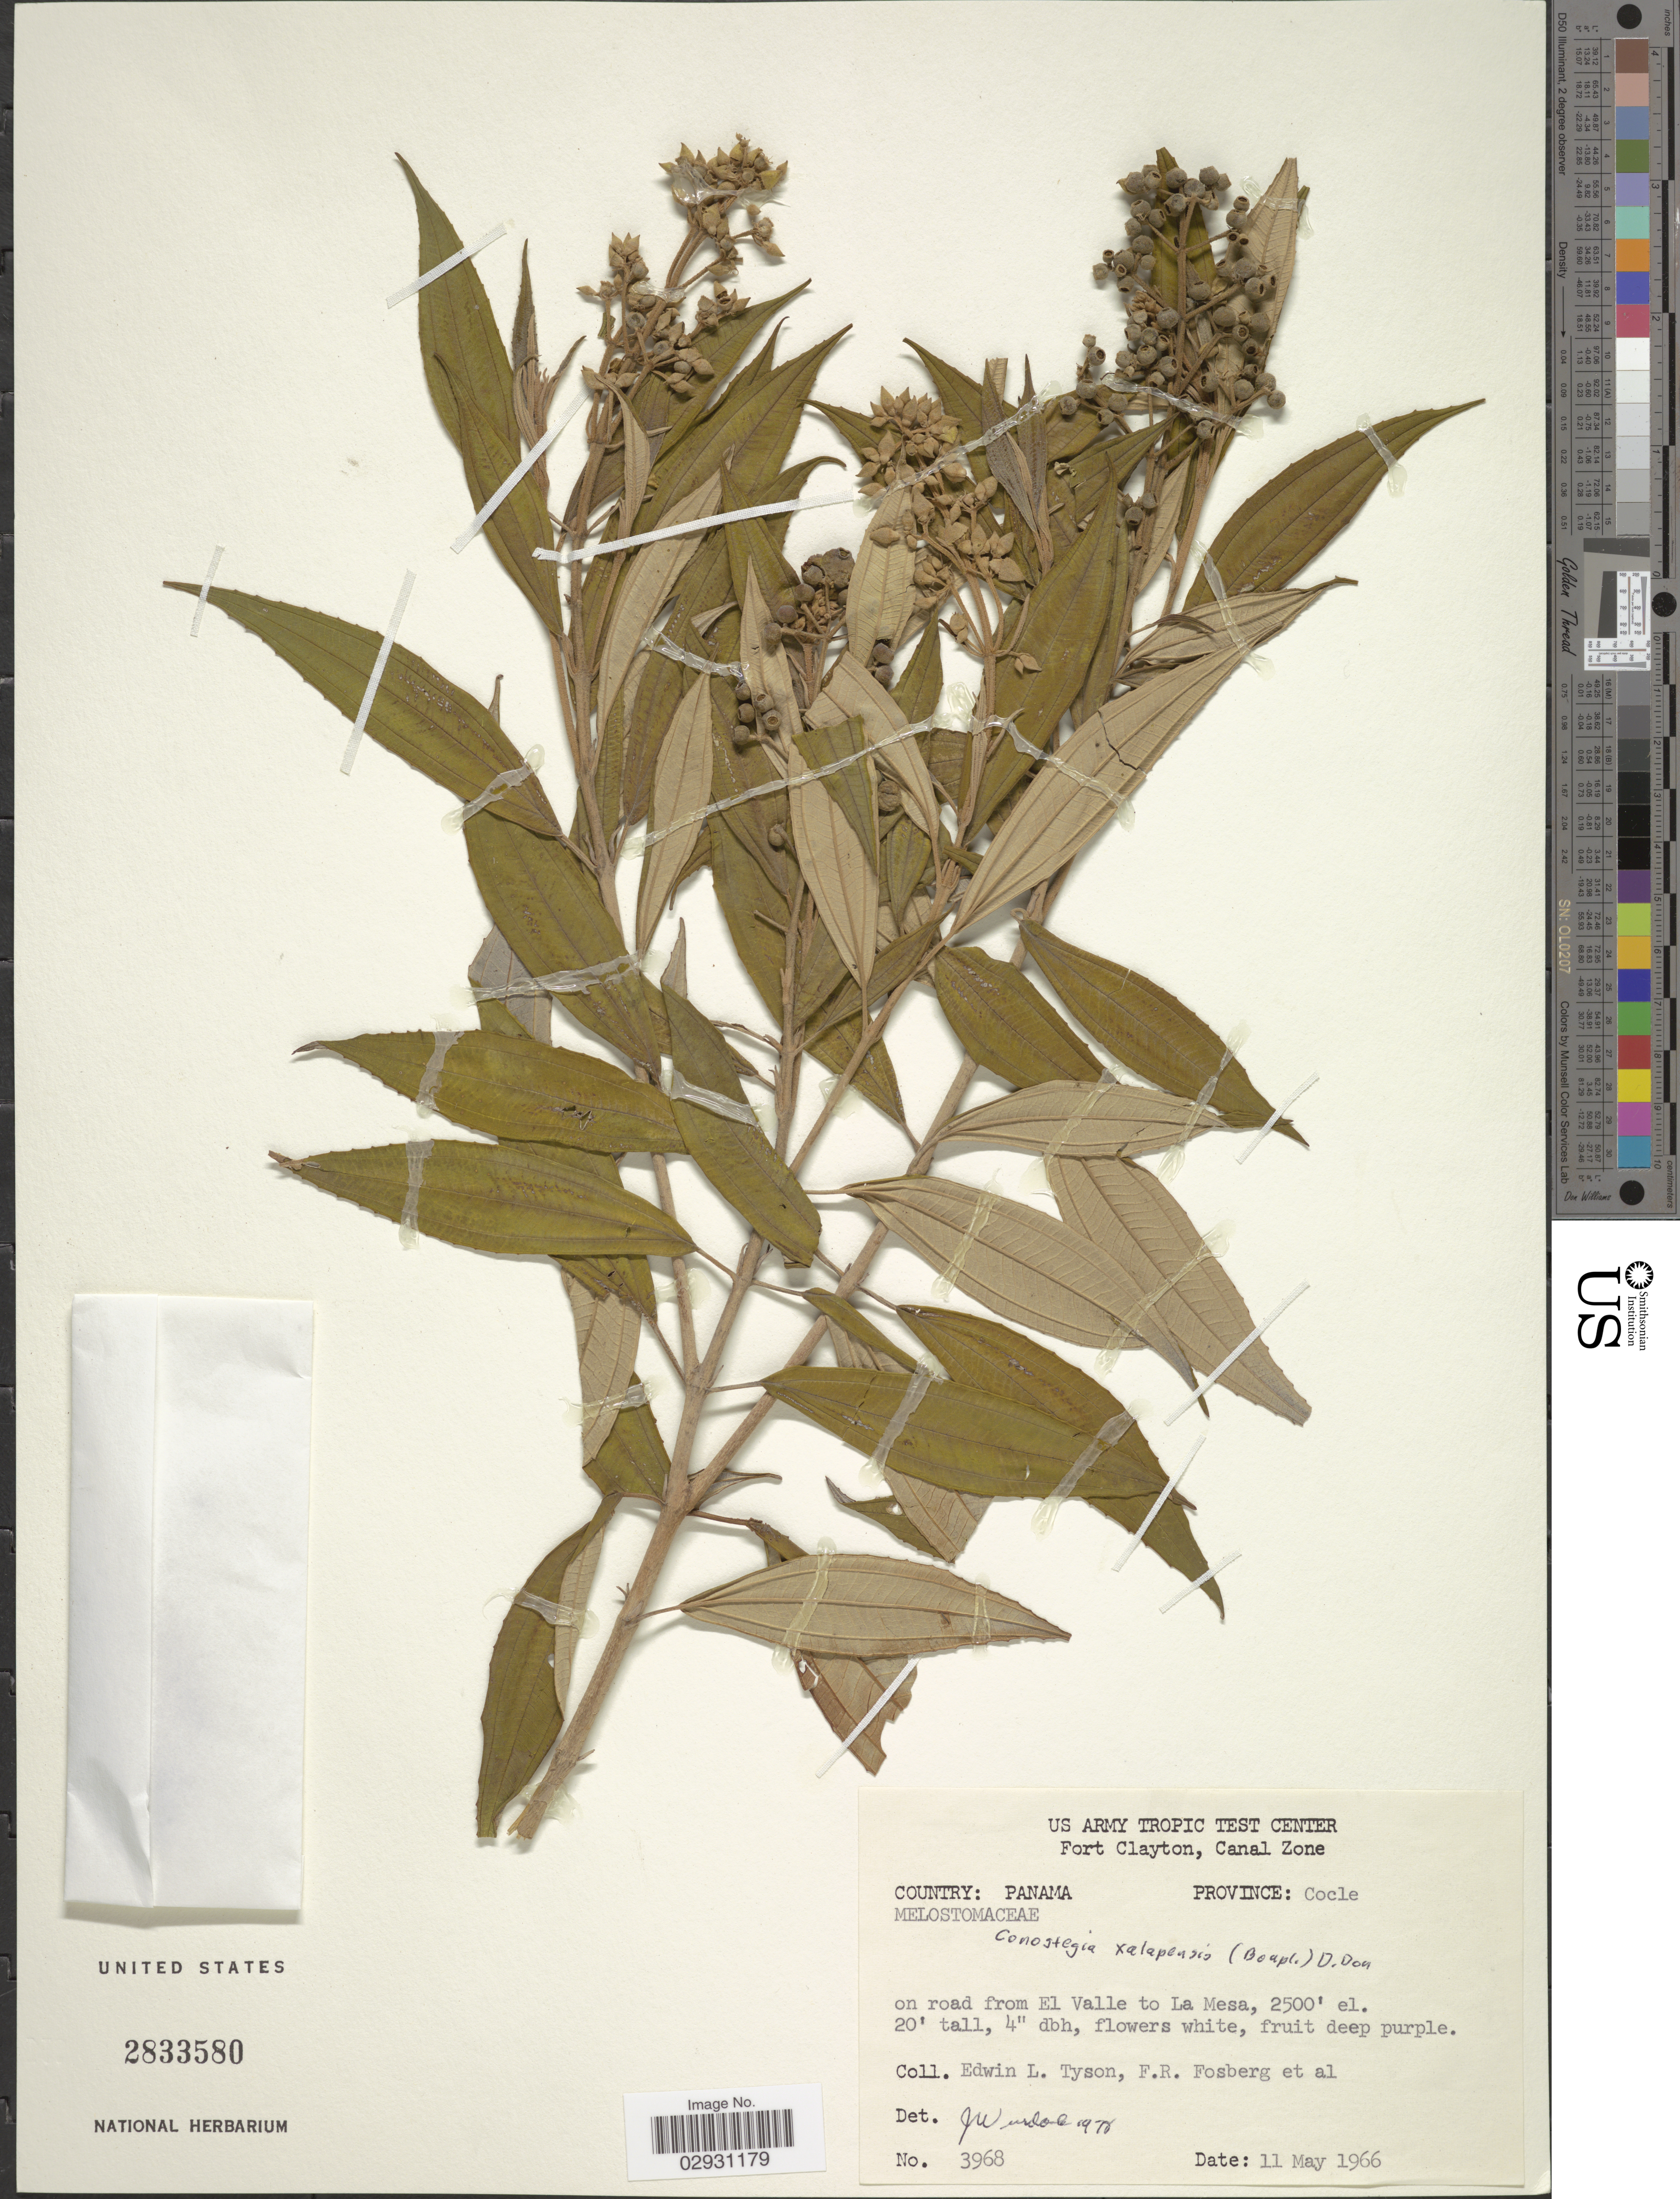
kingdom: Plantae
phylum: Tracheophyta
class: Magnoliopsida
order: Myrtales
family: Melastomataceae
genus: Conostegia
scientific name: Conostegia quadrangularis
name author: Schltdl. ex Steud.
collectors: E. L. Tyson, F. R. Fosberg & et al.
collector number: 3968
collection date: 1966-05-11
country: Panama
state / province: Coclé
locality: On road from El Valle to La Mesa.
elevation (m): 762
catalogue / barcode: US 2833580